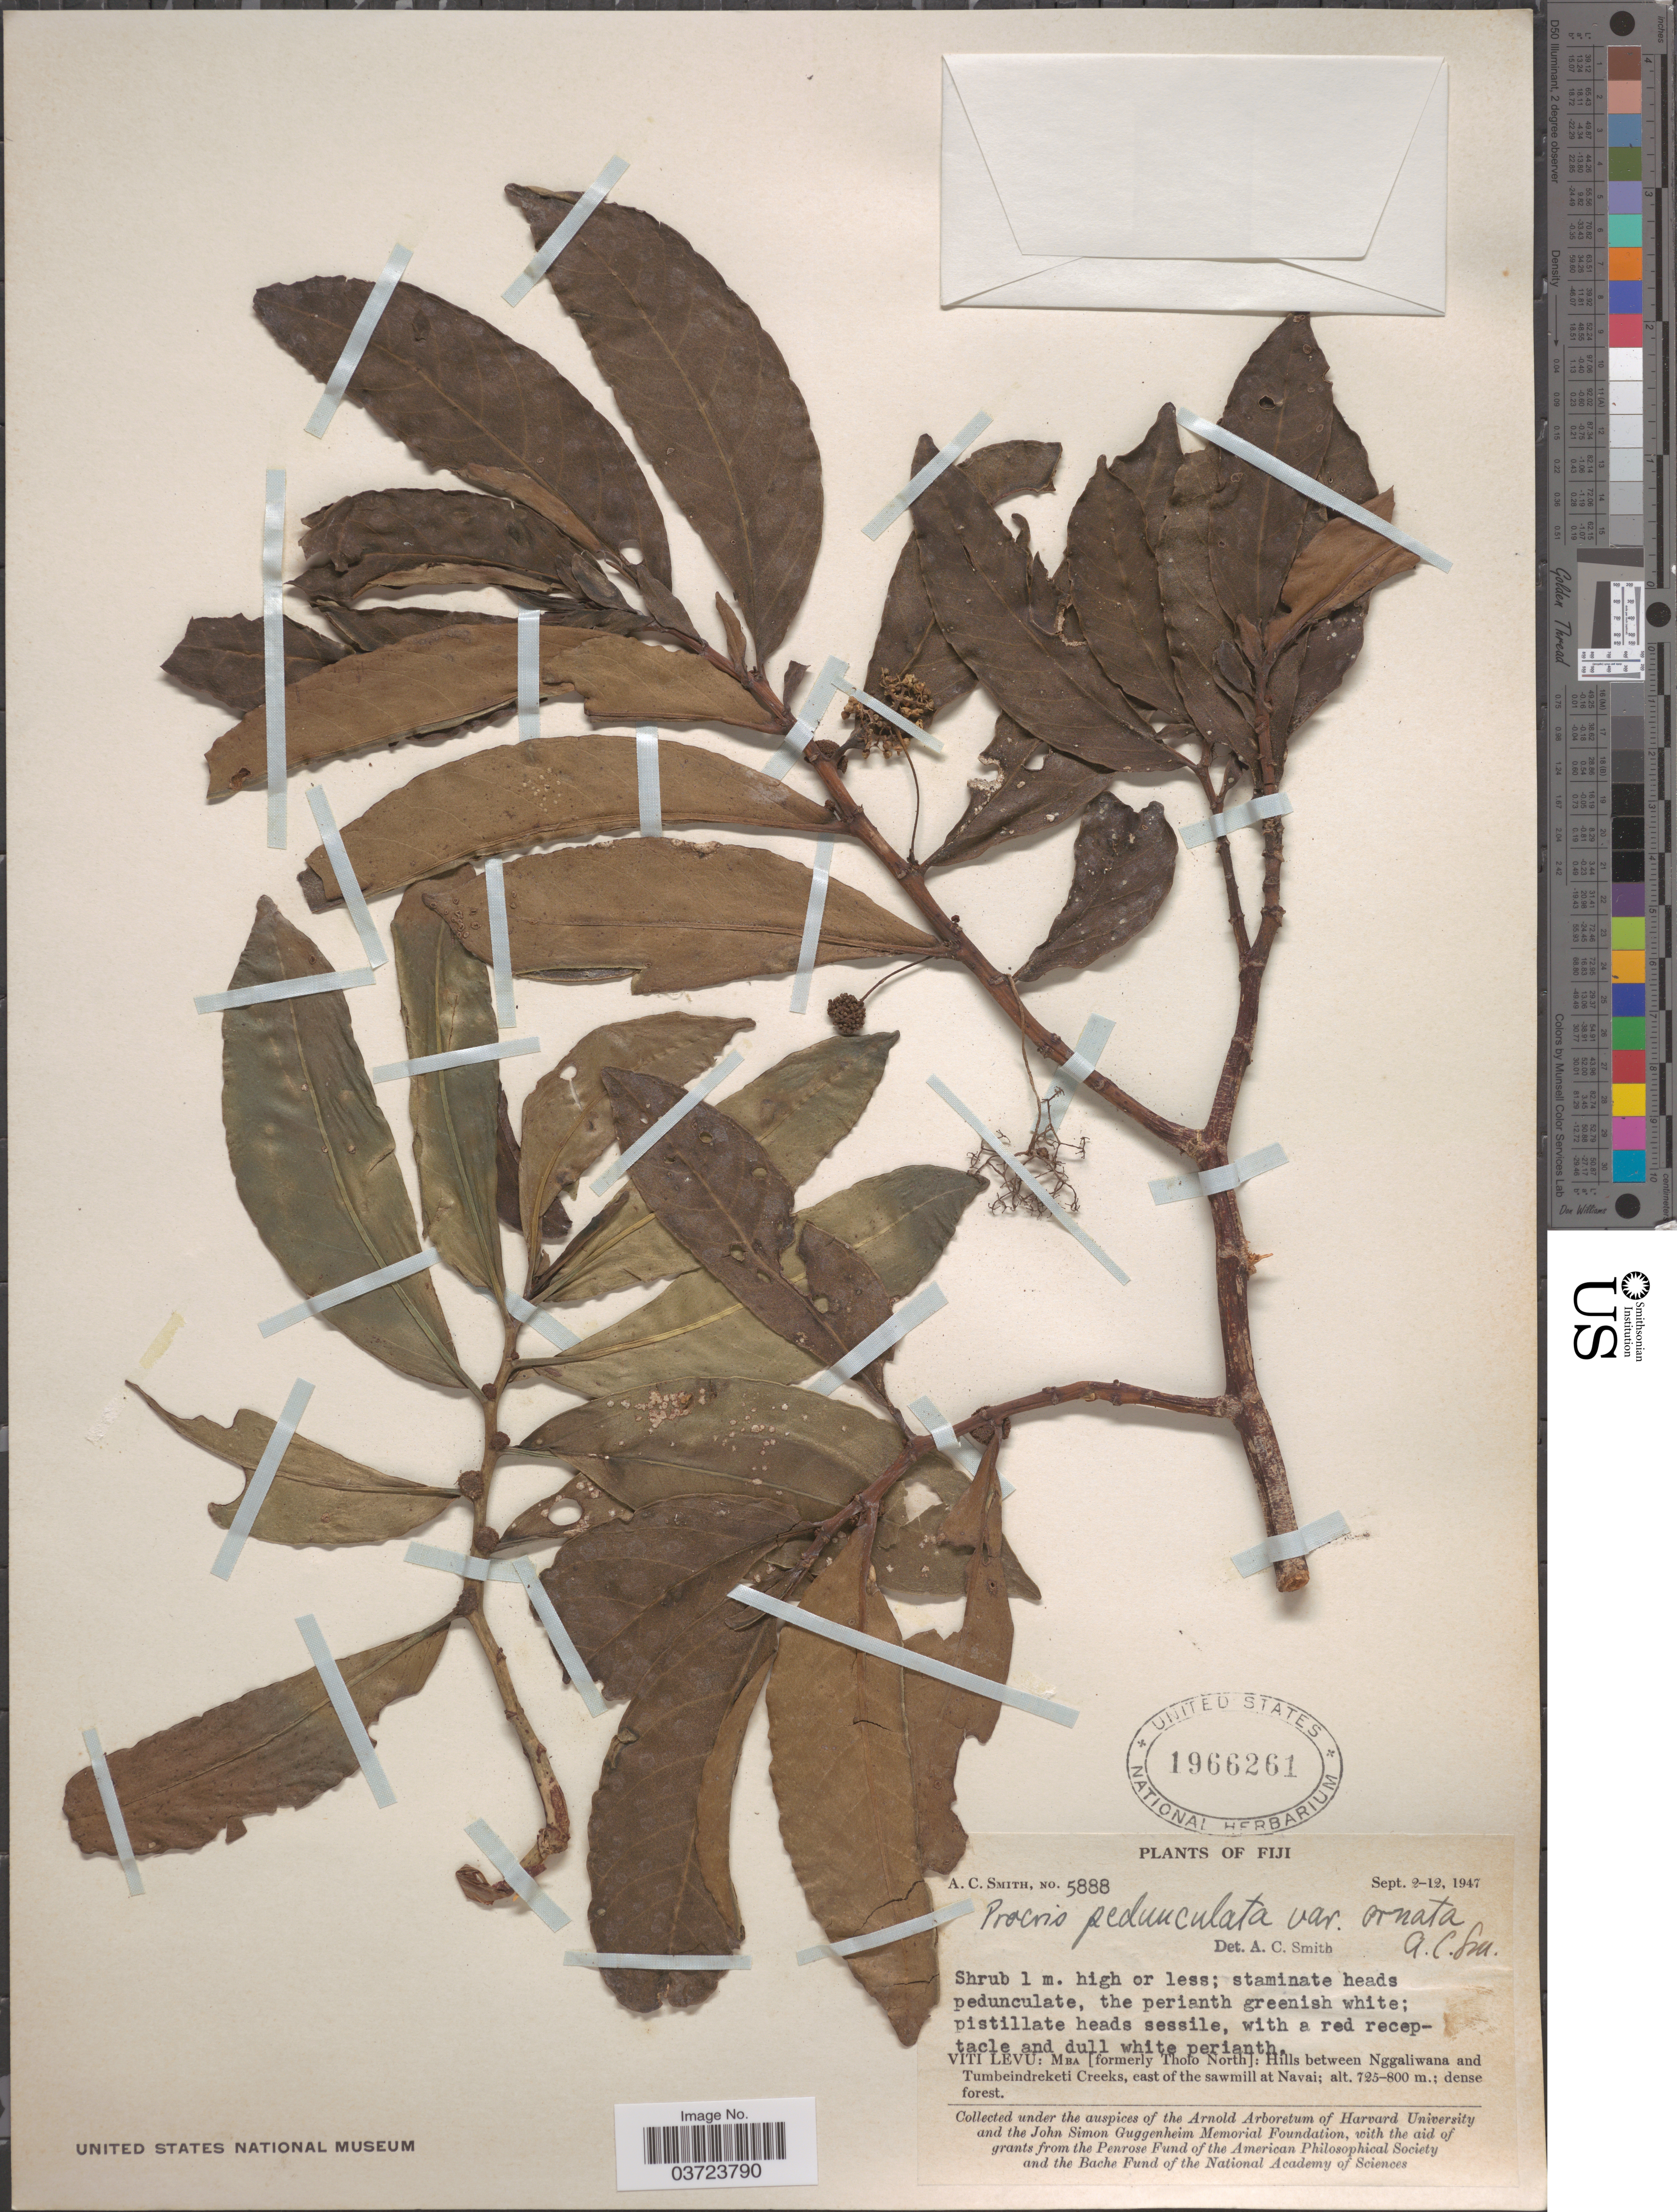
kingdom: Plantae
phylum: Tracheophyta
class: Magnoliopsida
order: Rosales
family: Urticaceae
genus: Procris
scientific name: Procris pedunculata var. ornata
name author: A.C. Sm.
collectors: A. C. Smith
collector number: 5888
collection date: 1947-09-02/1947-09-12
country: Fiji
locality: Viti Levu: Mba [formerly Tholo North]: Hills between Nggaliwana and Tumbeindreketi Creeks, east of the sawmill at Navai.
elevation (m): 725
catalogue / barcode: US 1966261